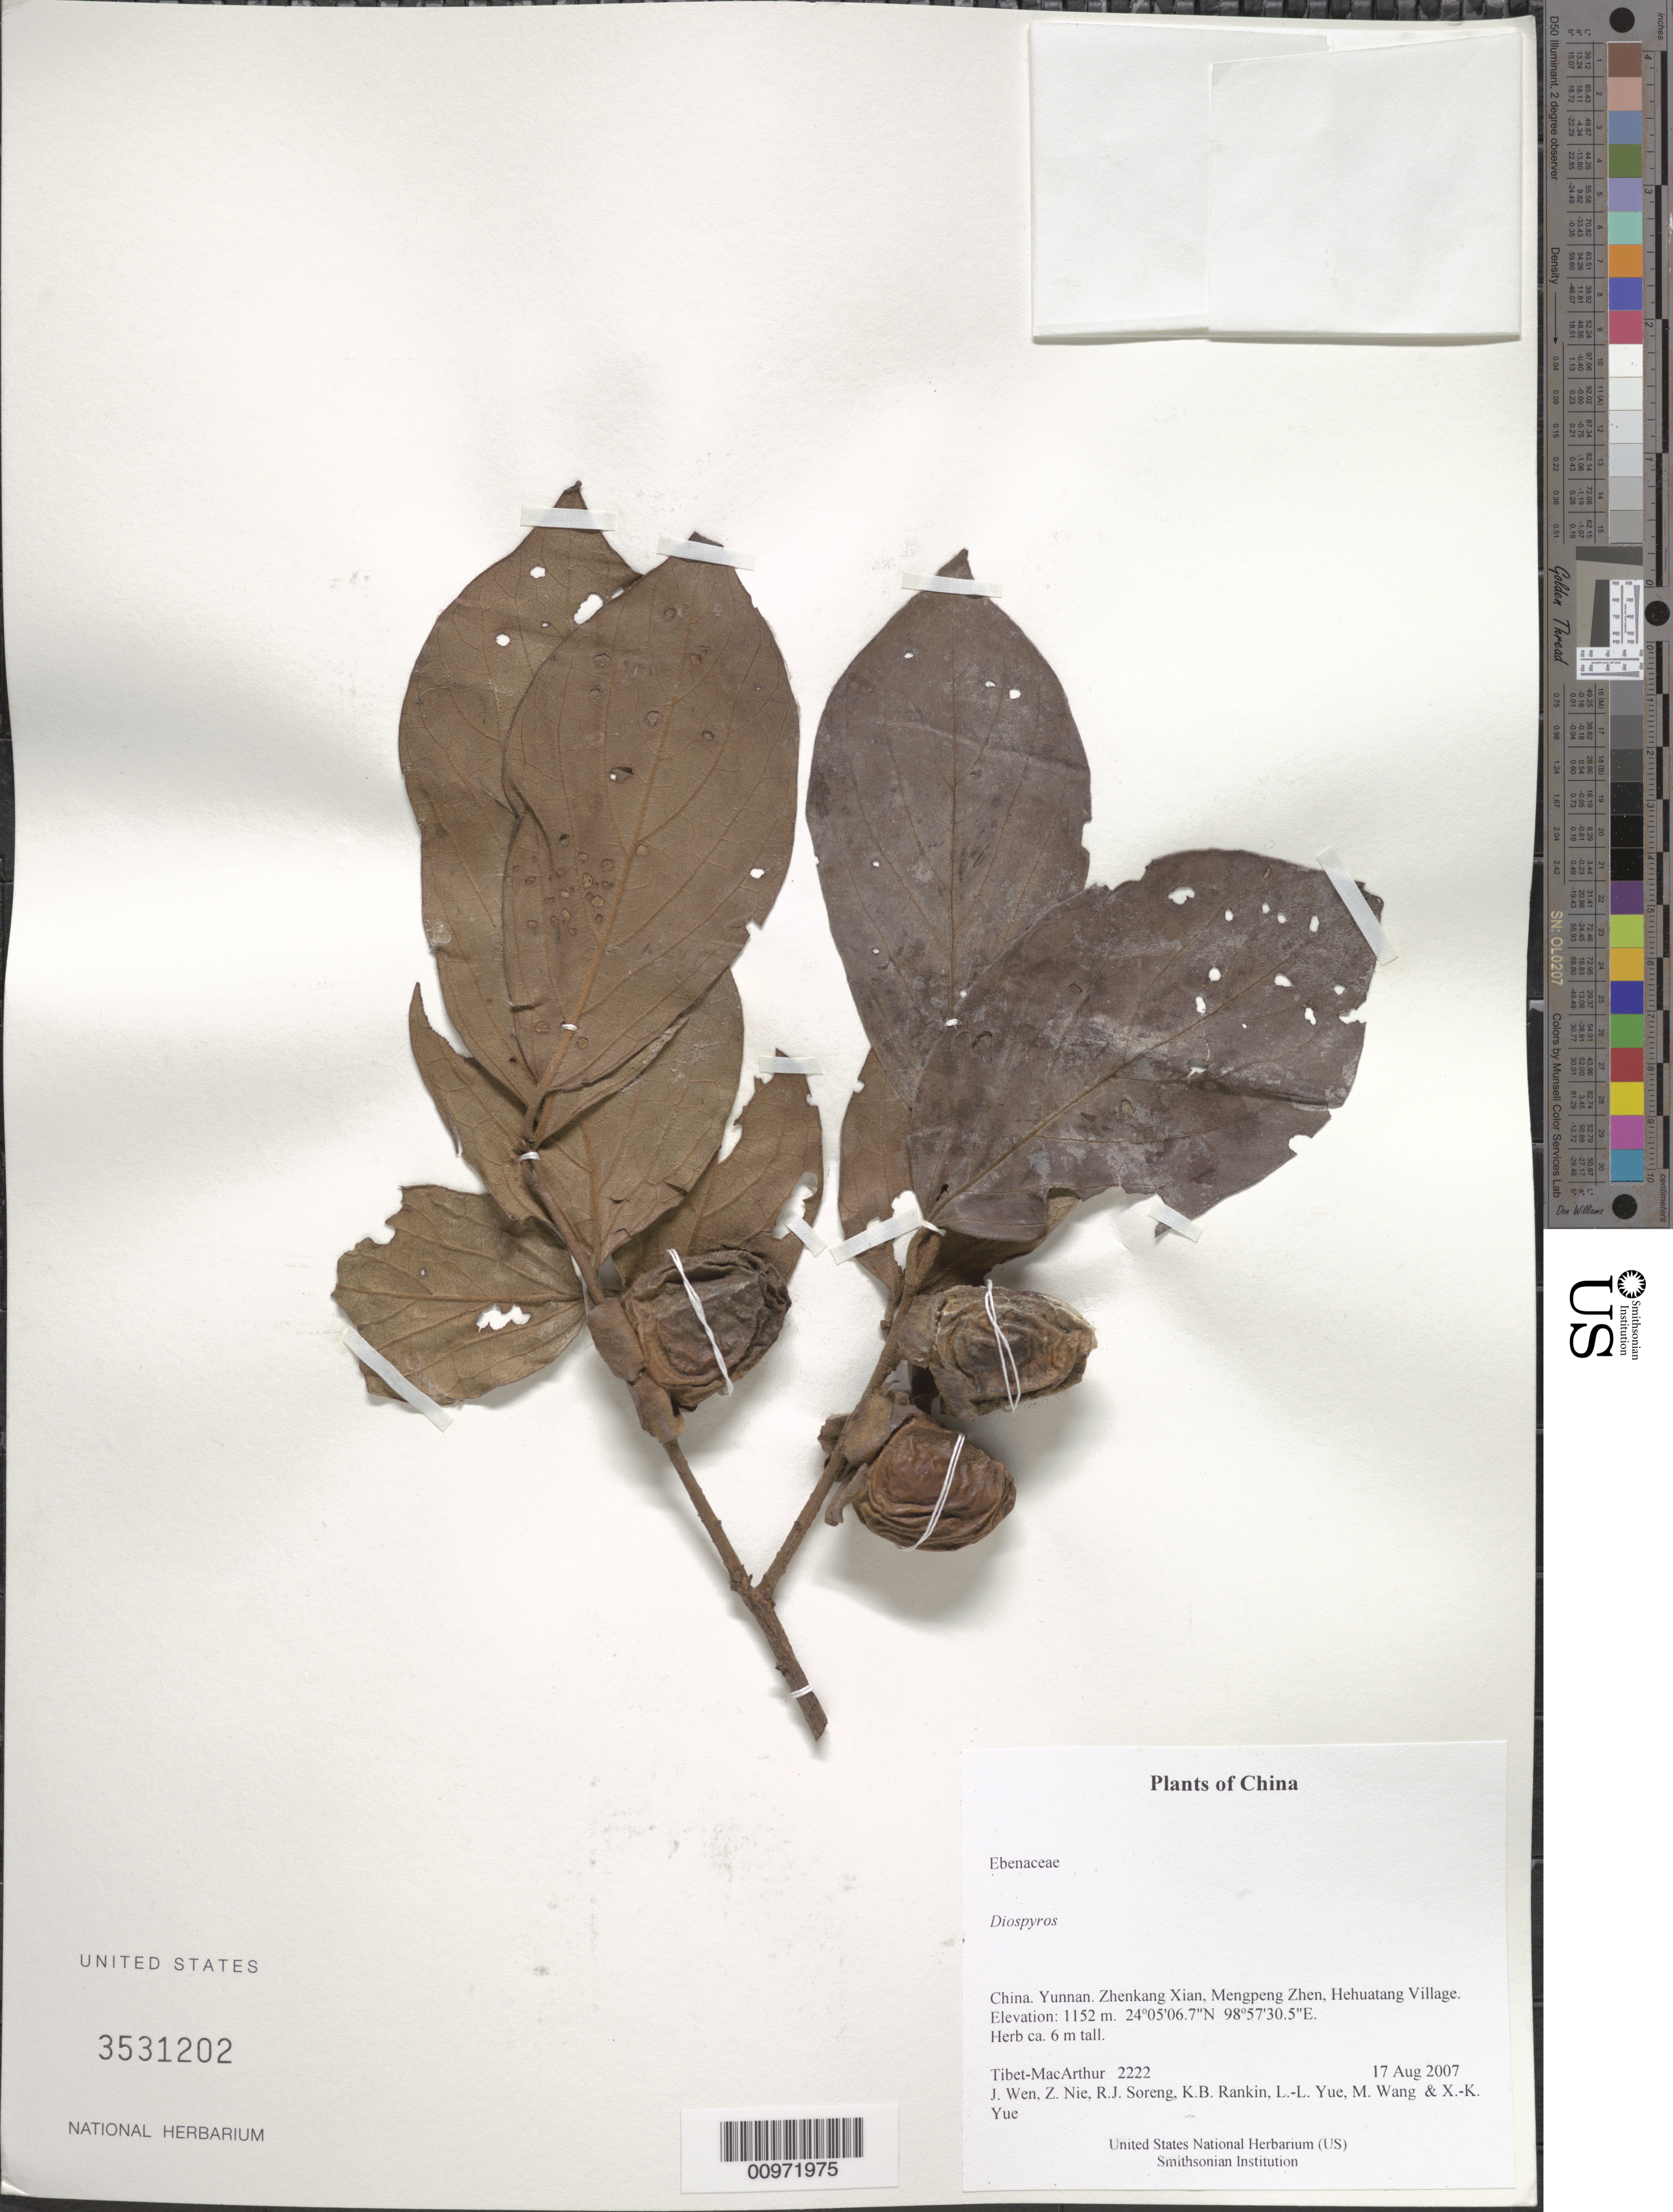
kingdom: Plantae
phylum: Tracheophyta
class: Magnoliopsida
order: Ericales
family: Ebenaceae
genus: Diospyros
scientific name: Diospyros sp.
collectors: Tibet-MacArthur, J. Wen, Z. Nie, R. J. Soreng, K. Rankin, L. Yue, M. Wang & X. Yue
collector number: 2222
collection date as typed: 17 Aug 2007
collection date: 2007-08-17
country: China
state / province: Yunnan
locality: Zhenkang Xian, Mengpeng Zhen, Hehuatang Village.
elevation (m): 1152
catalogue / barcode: US 3531202